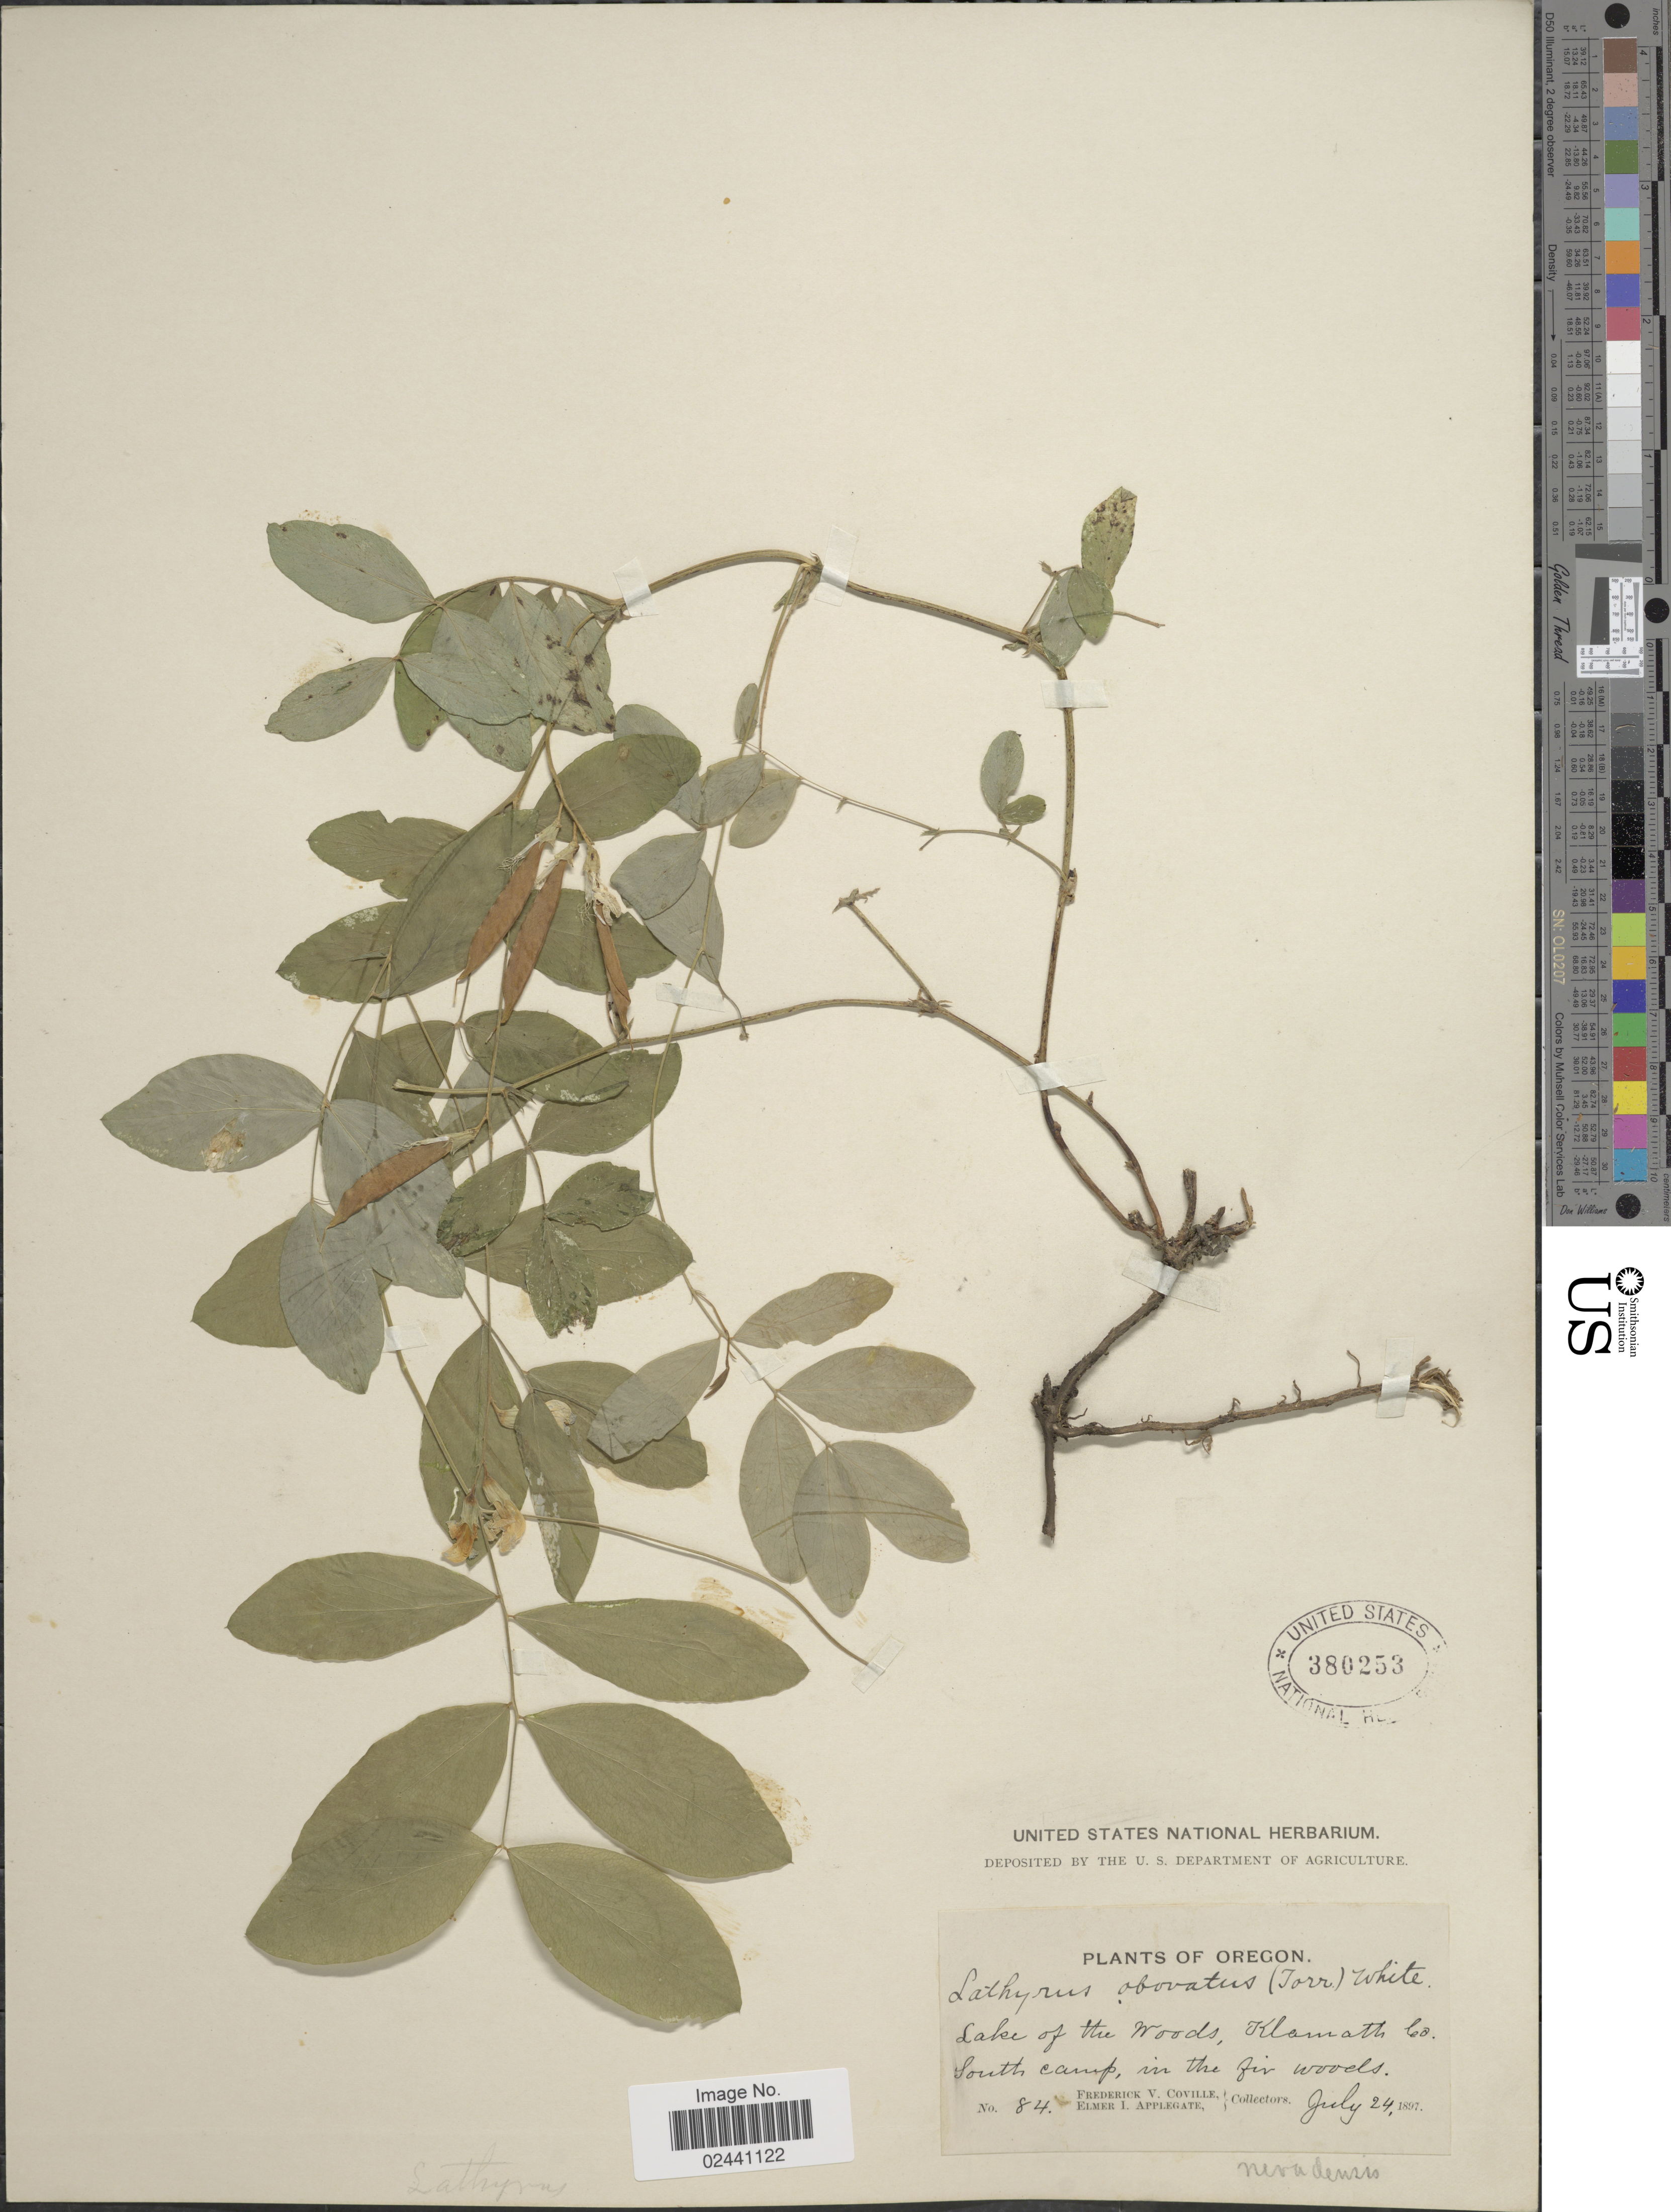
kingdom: Plantae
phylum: Tracheophyta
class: Magnoliopsida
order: Fabales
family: Fabaceae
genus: Lathyrus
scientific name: Lathyrus nevadensis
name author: S. Watson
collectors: F. V. Coville & E. I. Applegate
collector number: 84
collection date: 1897-07-24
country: United States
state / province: Oregon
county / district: Klamath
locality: Lake of the Woods, Klamath Co. South camp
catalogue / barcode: US 380253